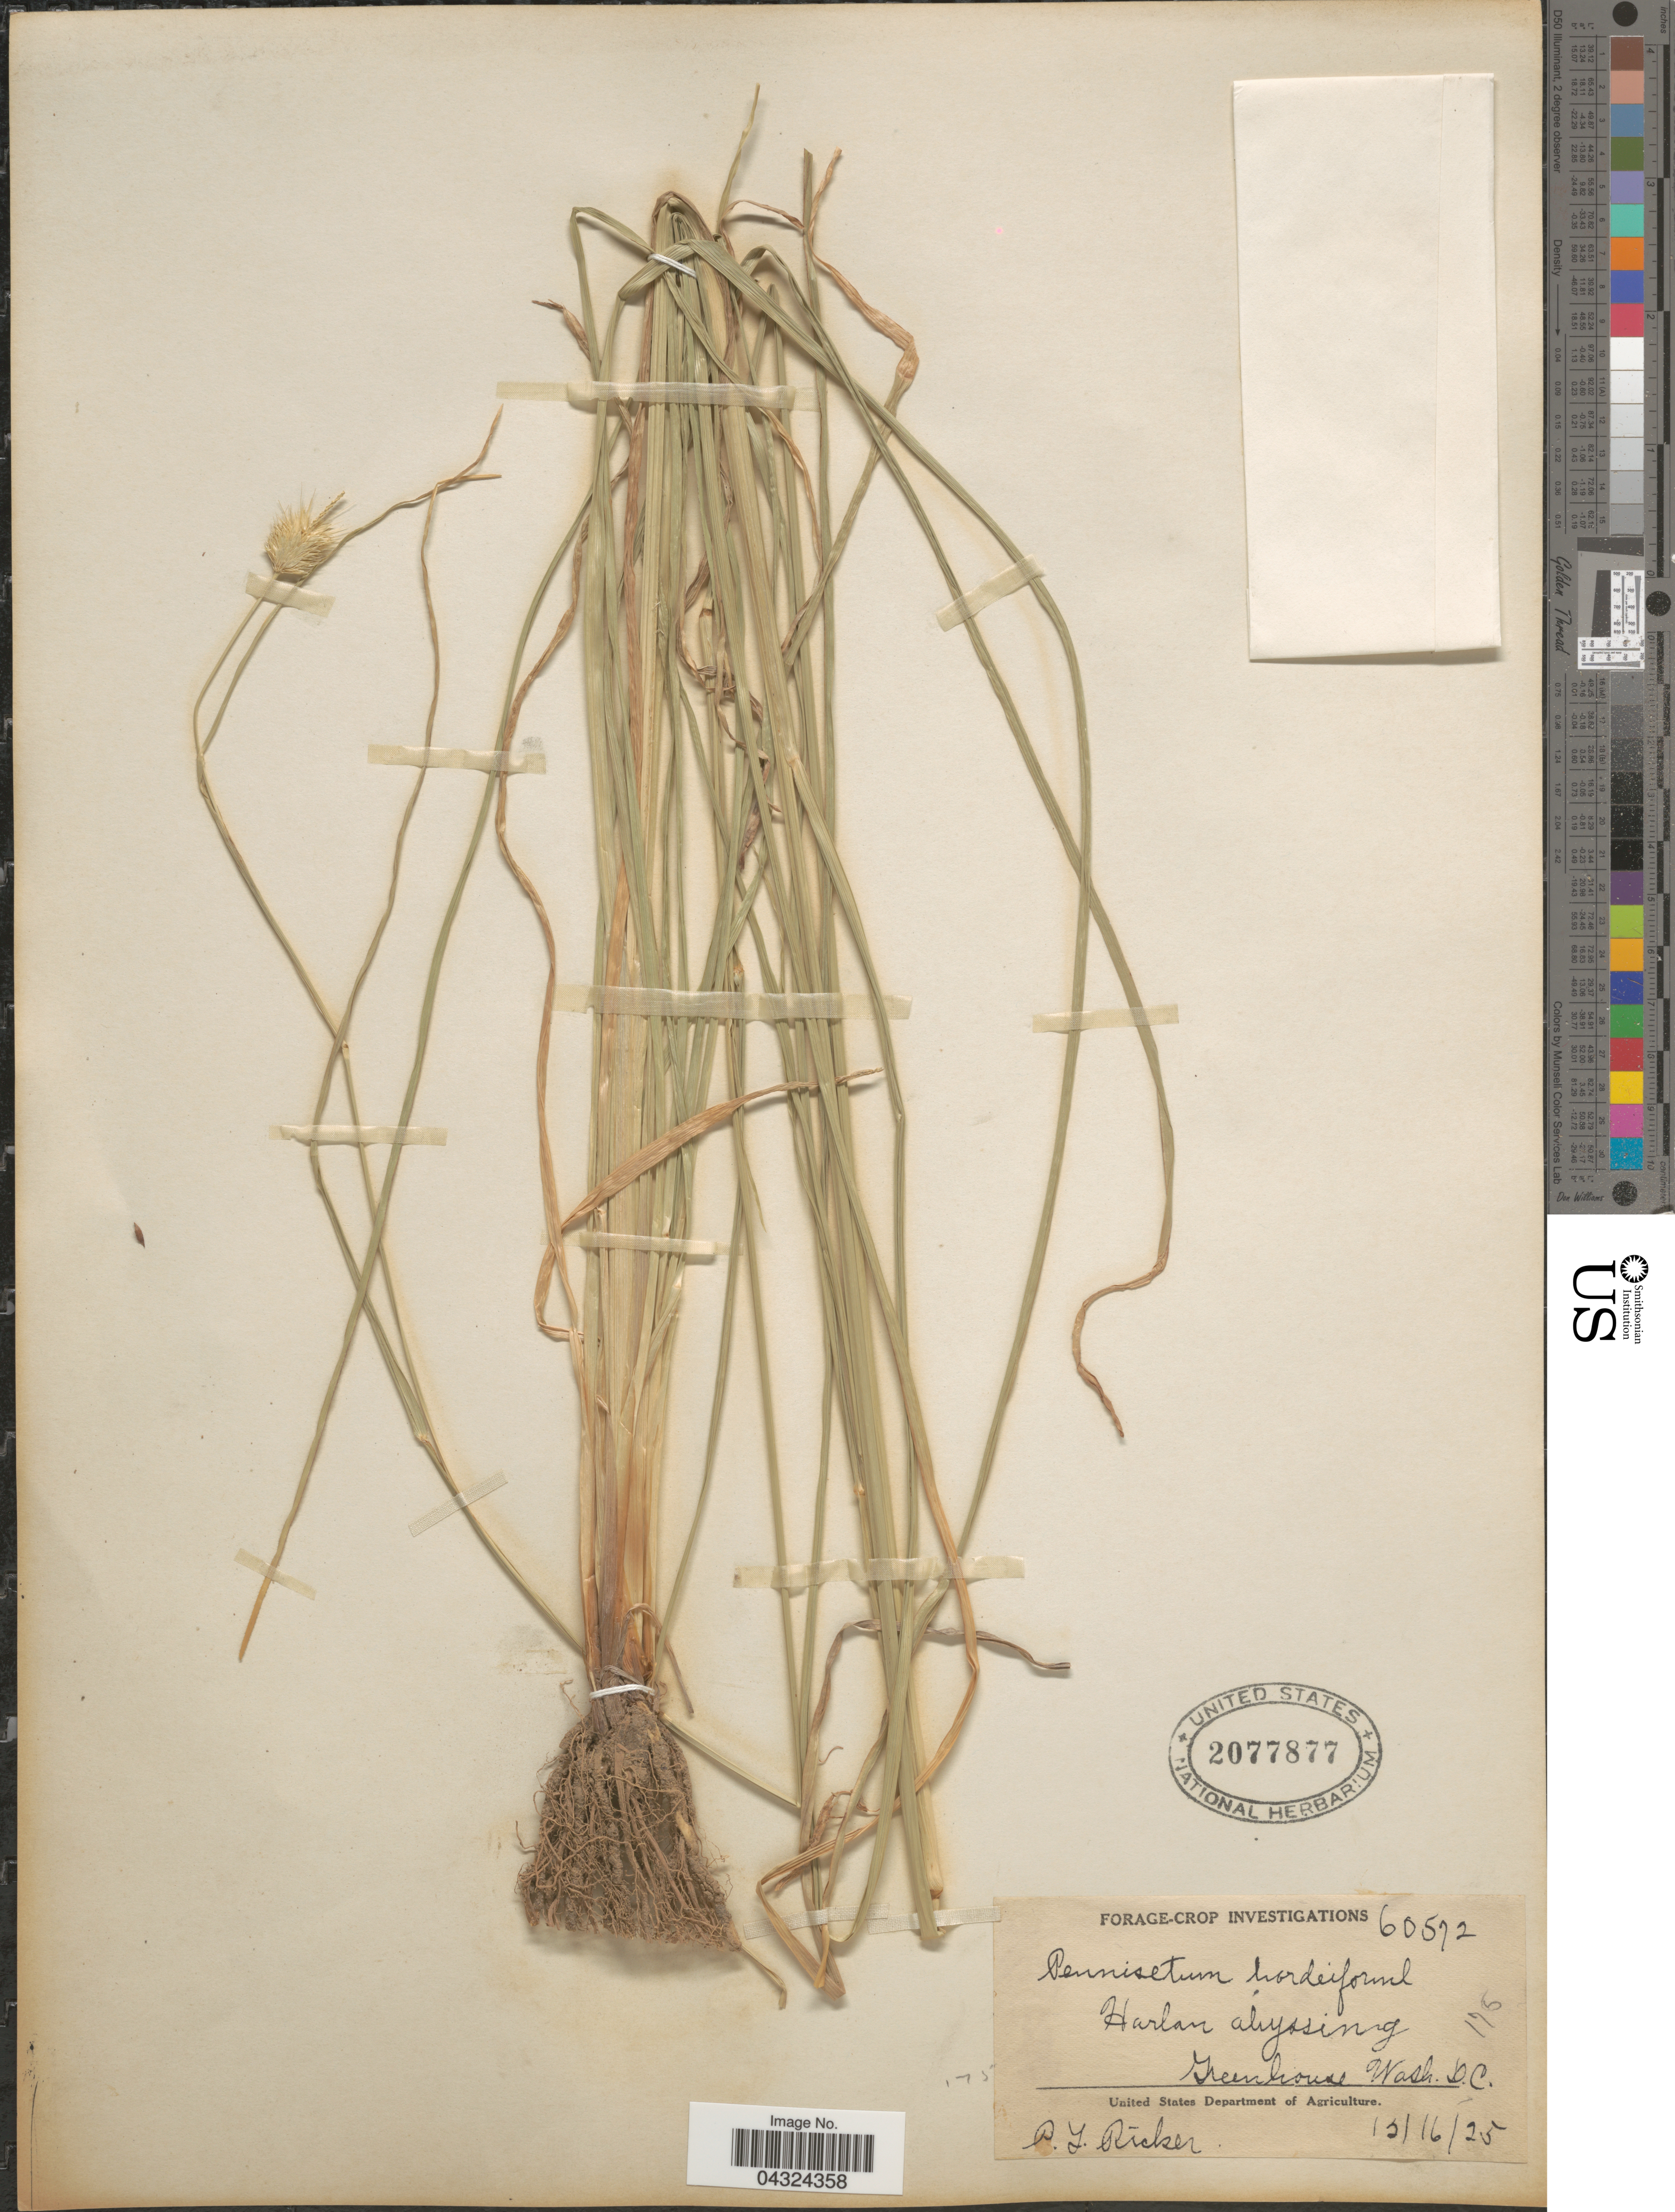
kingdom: Plantae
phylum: Tracheophyta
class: Liliopsida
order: Poales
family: Poaceae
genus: Cenchrus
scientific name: Cenchrus sp.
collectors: P. Ricker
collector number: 60572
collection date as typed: Transcribed d/m/y: 16/12/25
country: United States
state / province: District of Columbia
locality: Greenhouse Wash. D.C.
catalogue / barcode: US 2077877